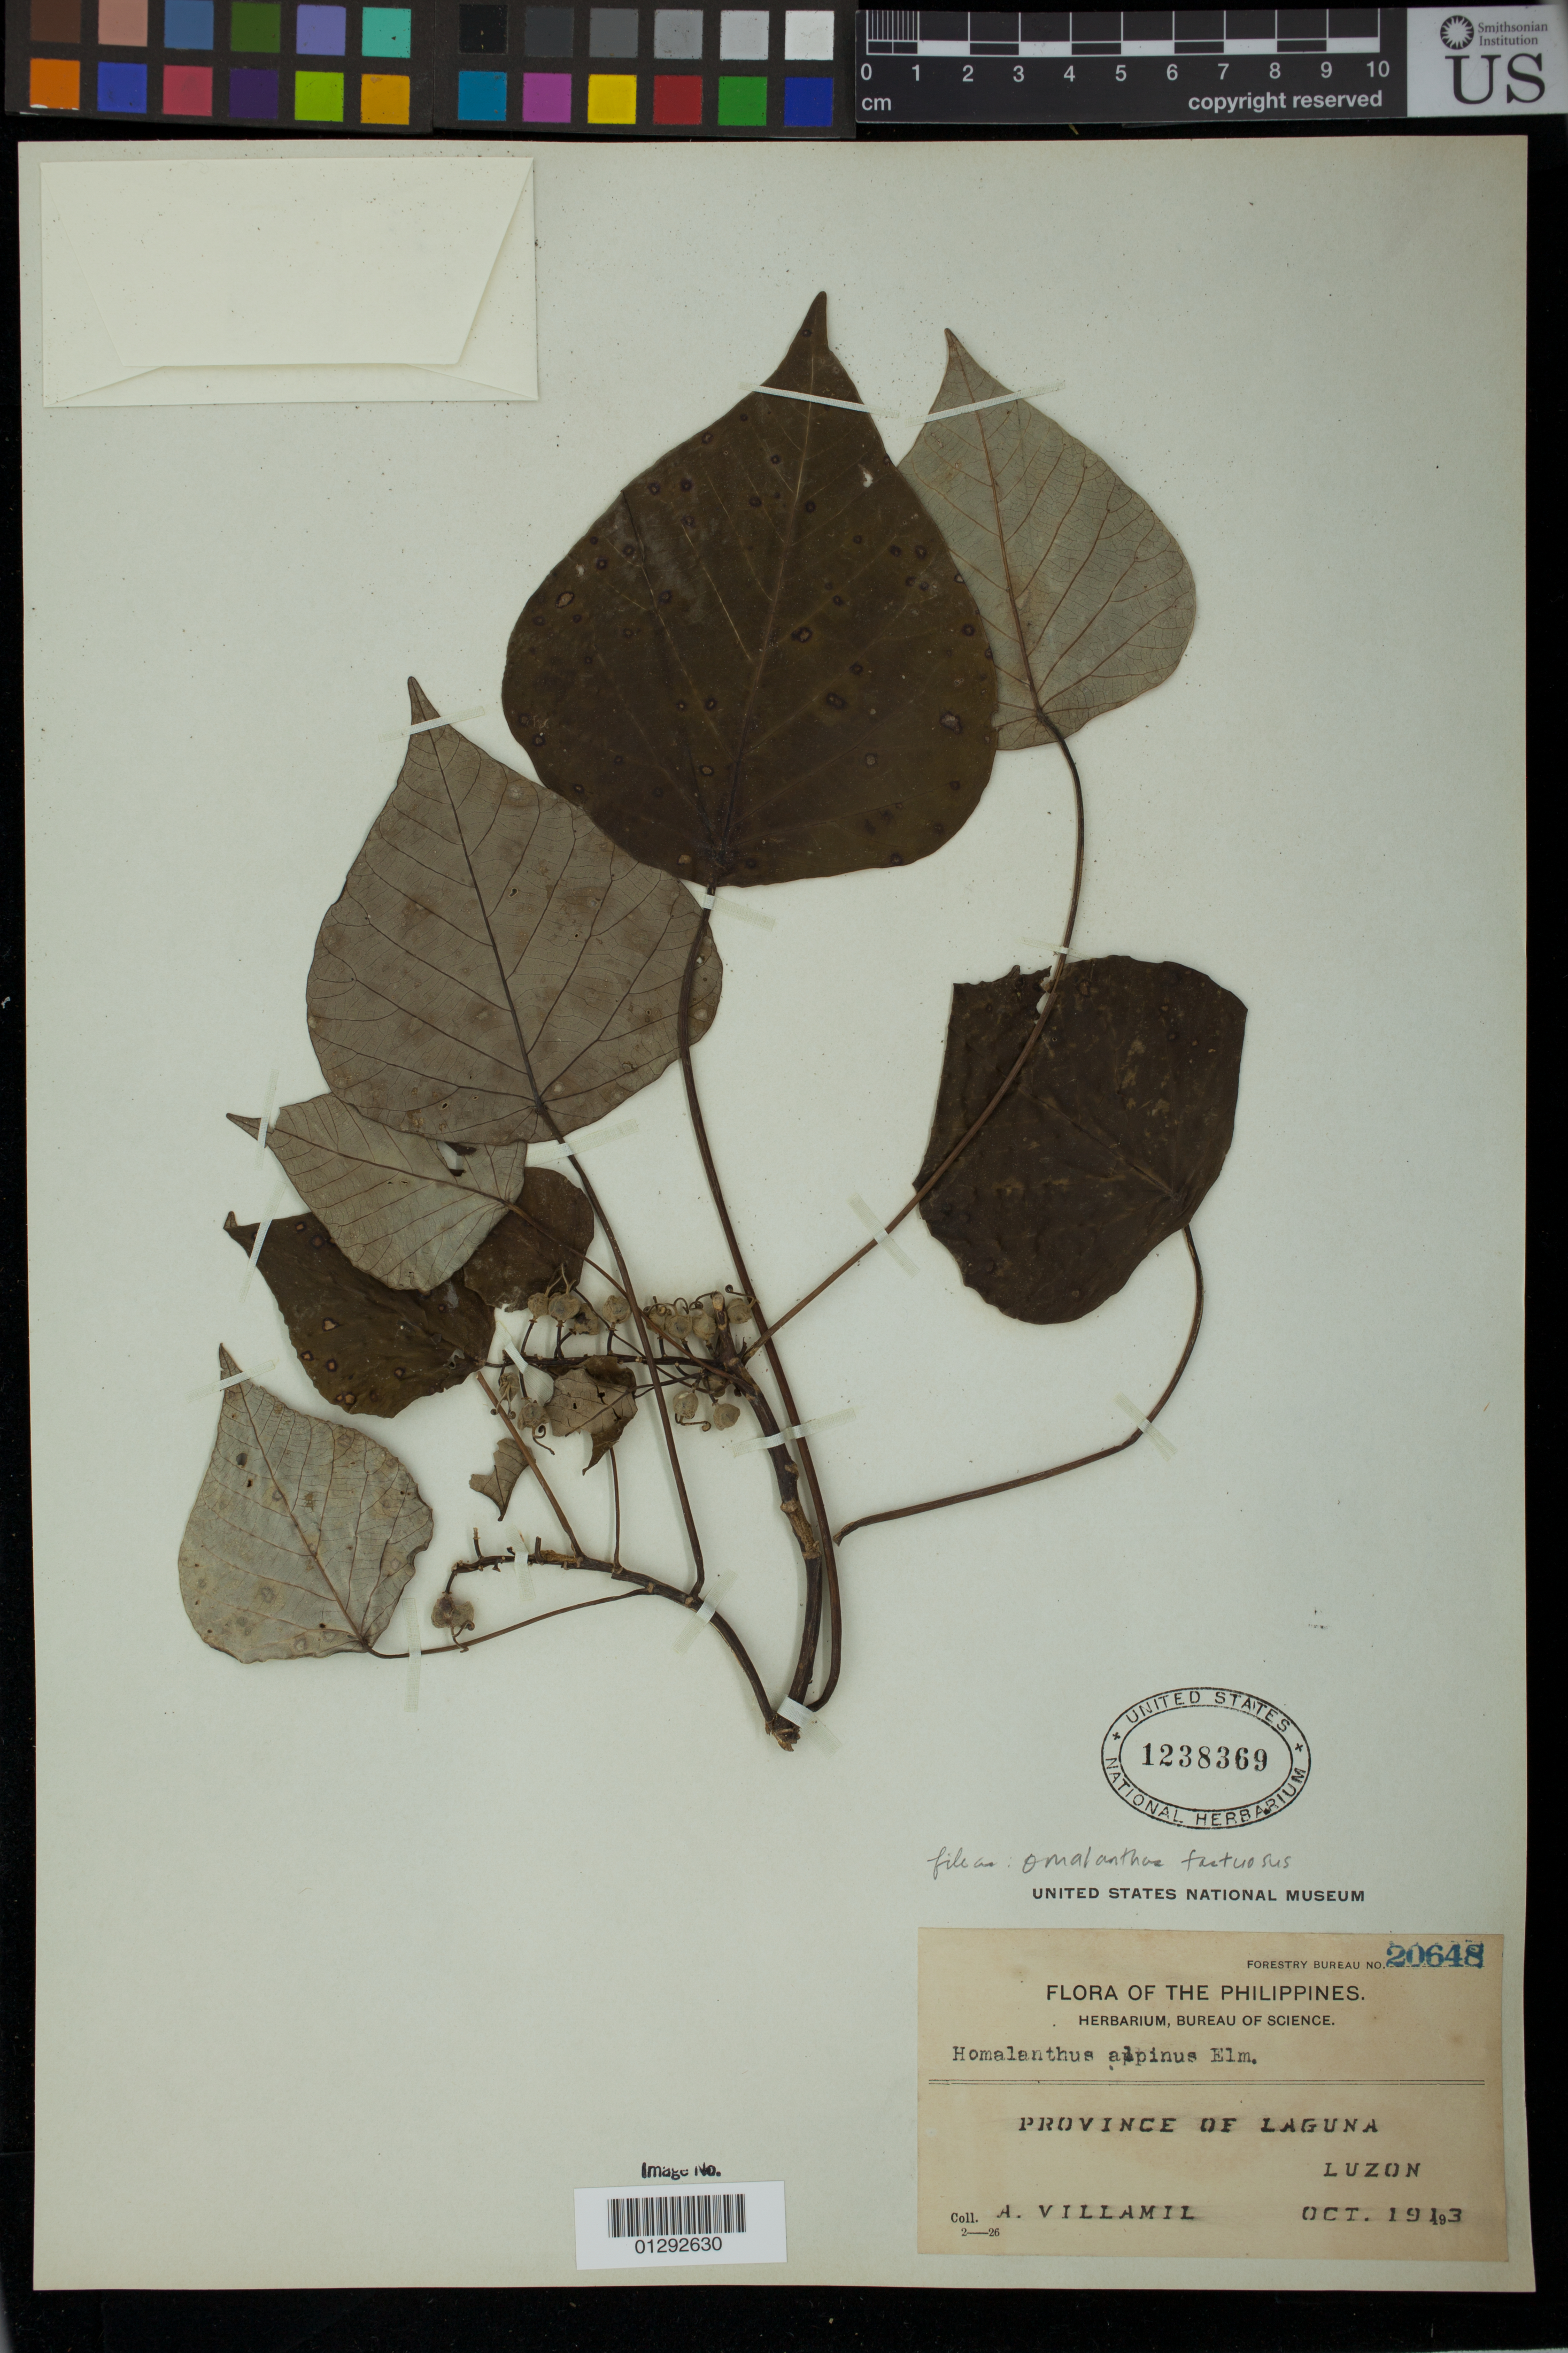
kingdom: Plantae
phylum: Tracheophyta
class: Magnoliopsida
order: Malpighiales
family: Euphorbiaceae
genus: Omalanthus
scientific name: Omalanthus fastuosus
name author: Fern.-Vill.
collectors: A. Villamil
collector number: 20648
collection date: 1913-10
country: Philippines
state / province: Calabarzon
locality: Province of Laguna, Luzon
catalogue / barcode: US 1238369